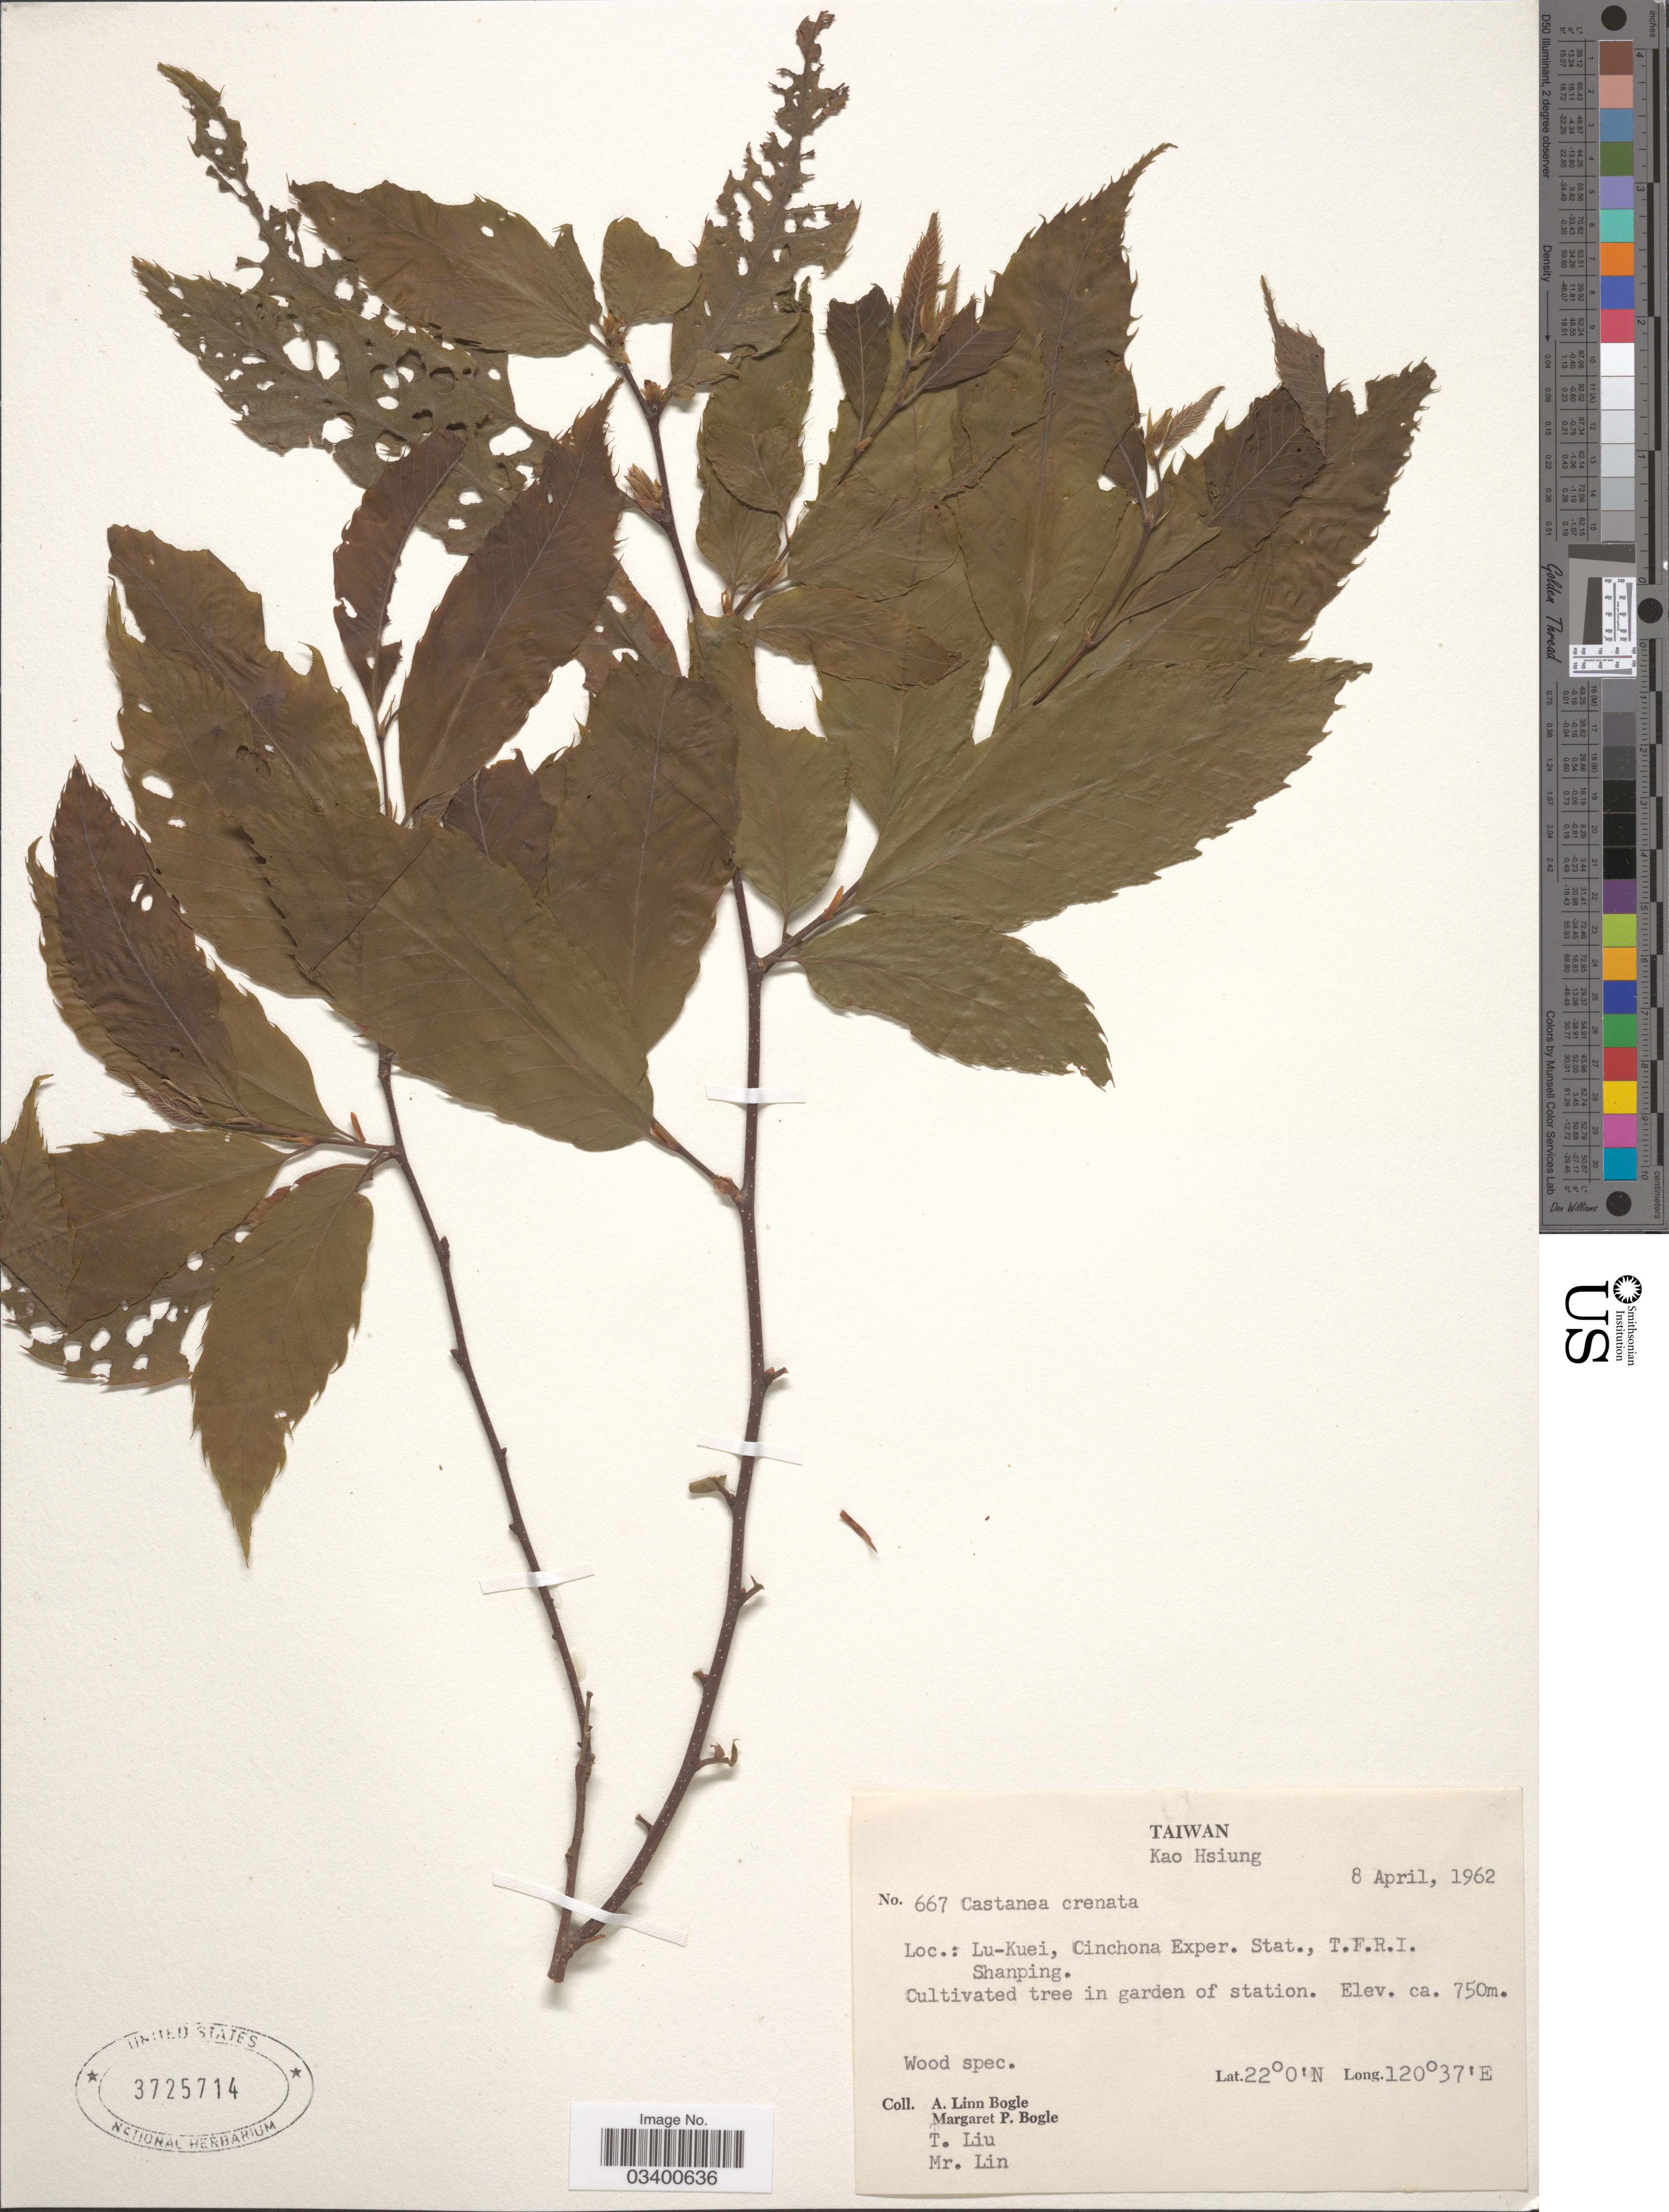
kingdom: Plantae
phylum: Tracheophyta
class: Magnoliopsida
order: Fagales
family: Fagaceae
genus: Castanea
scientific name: Castanea crenata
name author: Siebold & Zucc.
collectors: Bogle, A.L., M. Bogle, T. Liu & Mr. Lin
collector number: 667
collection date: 1962-04-08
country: Taiwan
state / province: Kaohsiung City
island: Taiwan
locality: Kao Hsiung. Lu-Kuei, Cinchona Exper. Stat. T.F.R.I. Shanping. In garden of station.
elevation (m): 750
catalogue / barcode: US 3725714